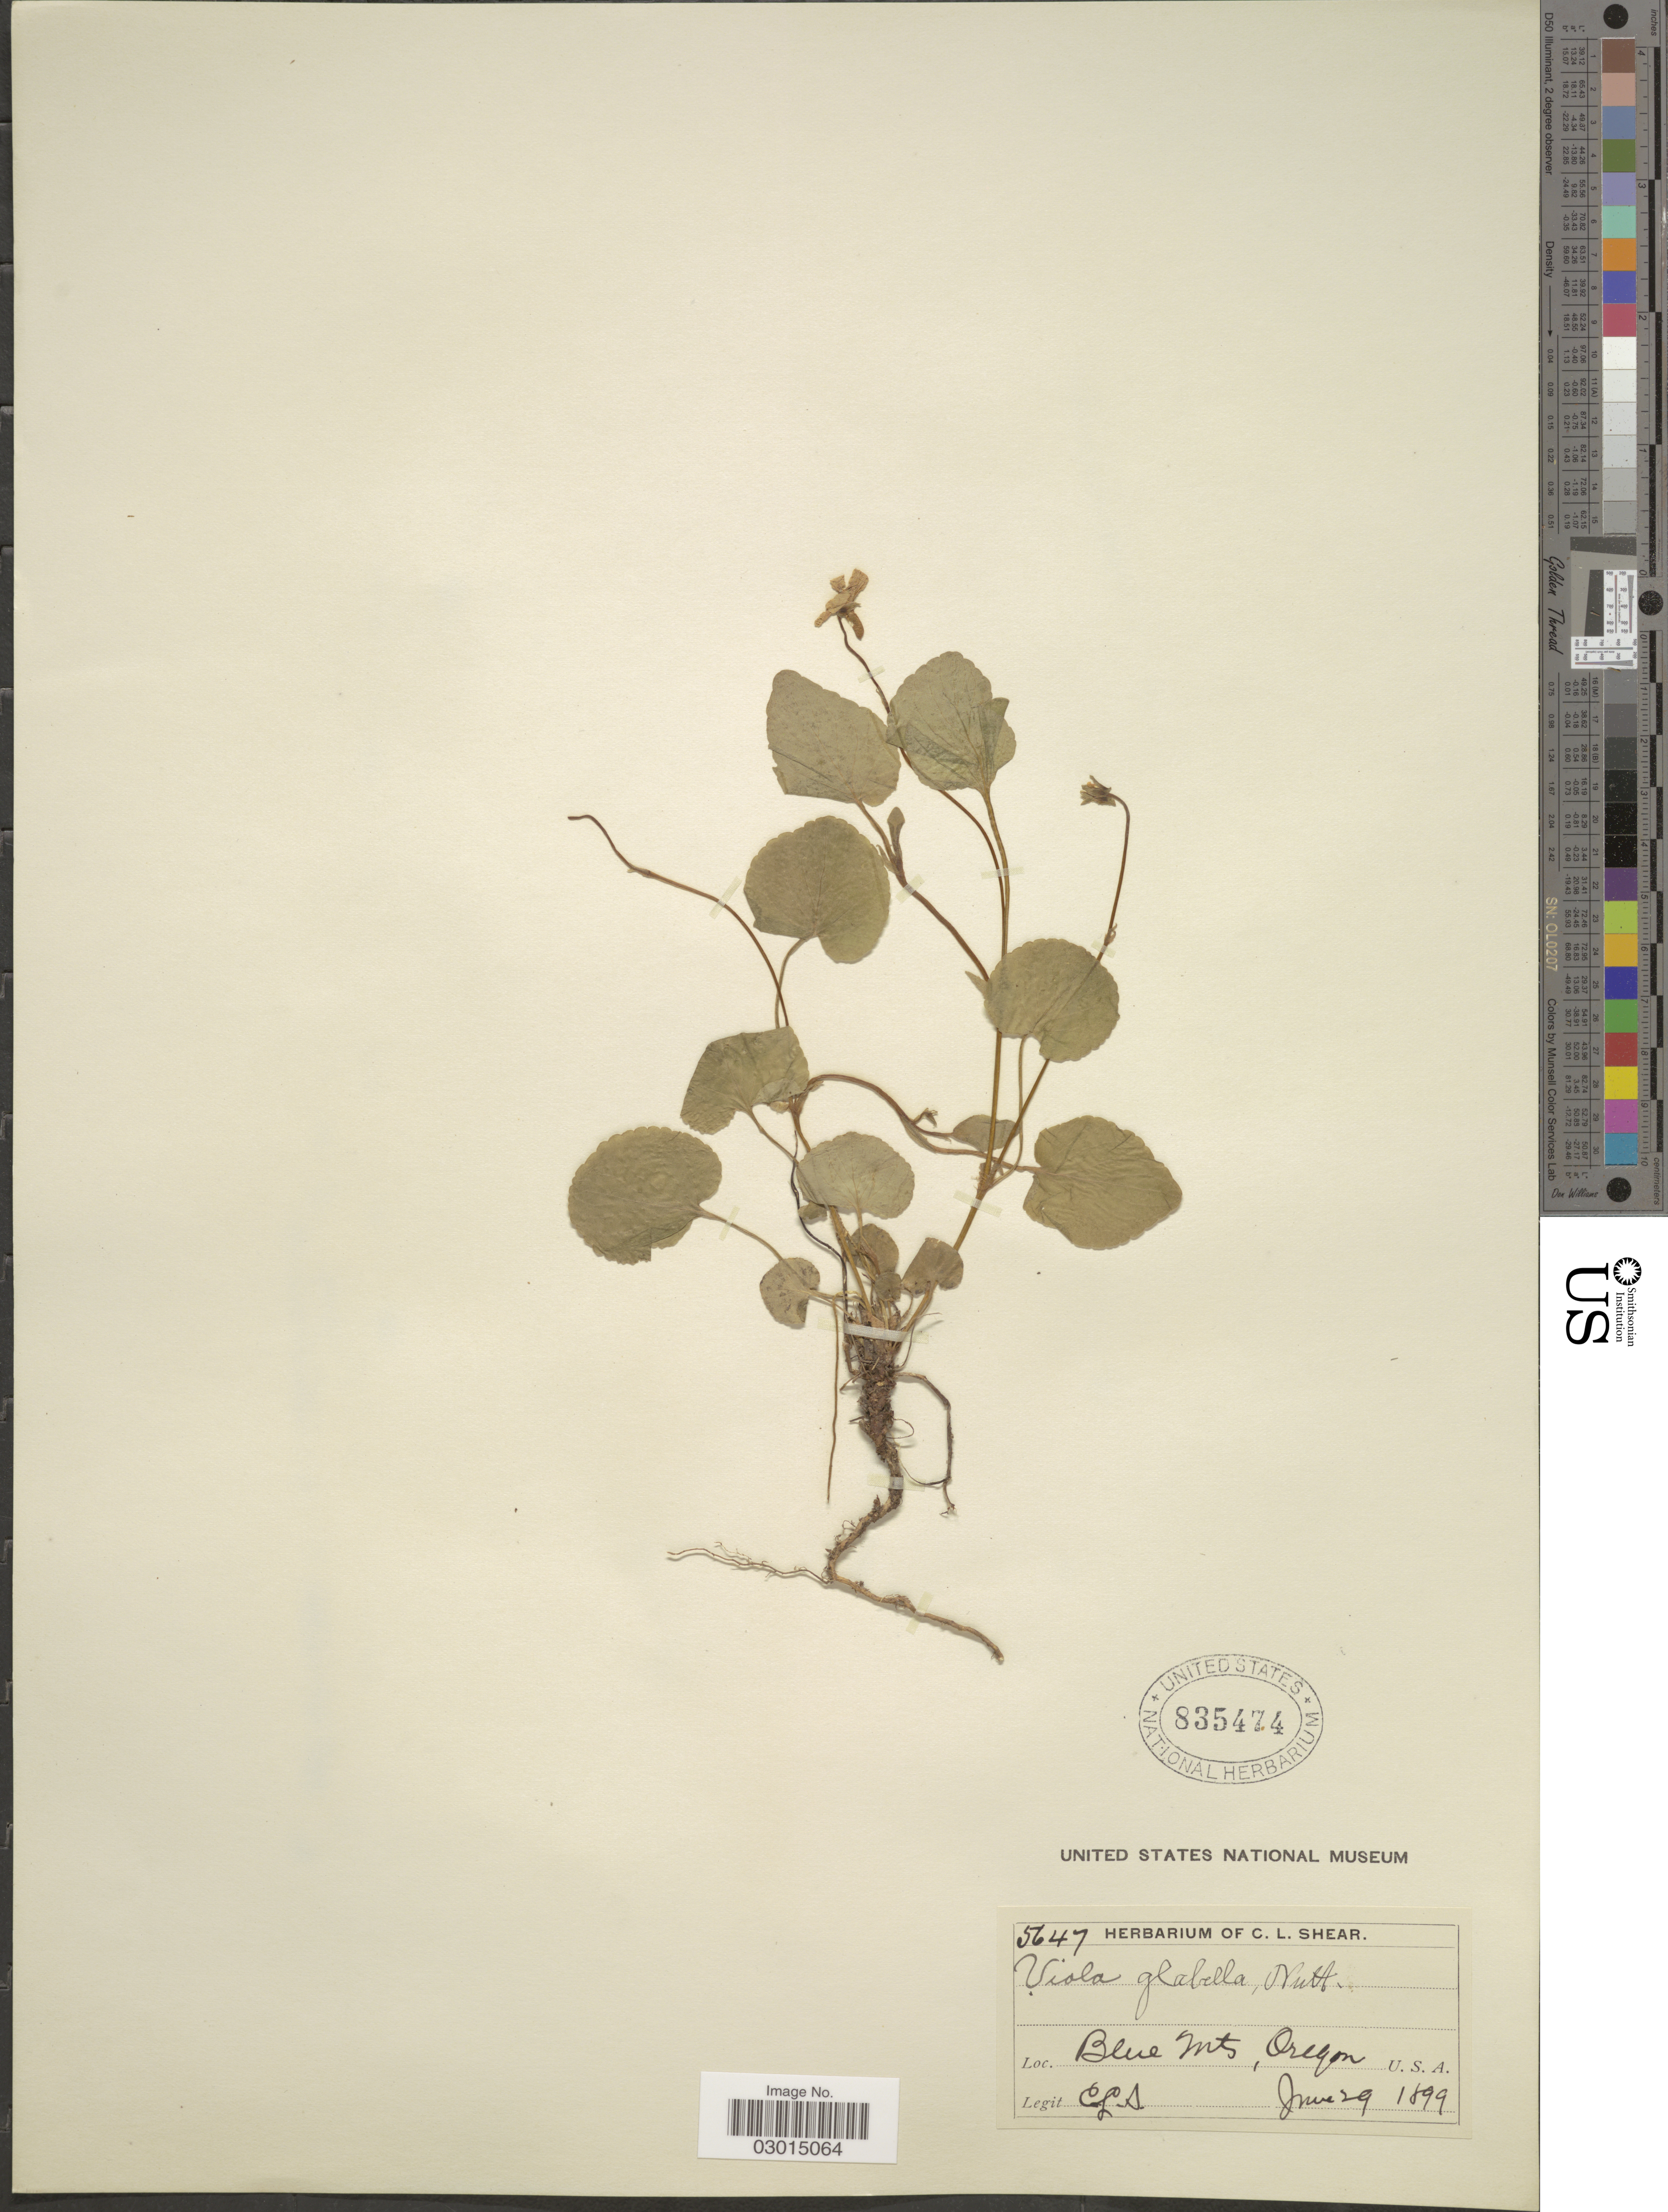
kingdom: Plantae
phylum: Tracheophyta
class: Magnoliopsida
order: Malpighiales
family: Violaceae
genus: Viola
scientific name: Viola glabella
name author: Nutt.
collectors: C. L. Shear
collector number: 5647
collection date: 1899-06-29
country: United States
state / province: Oregon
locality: Blue Mts, Oregon.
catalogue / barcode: US 835474